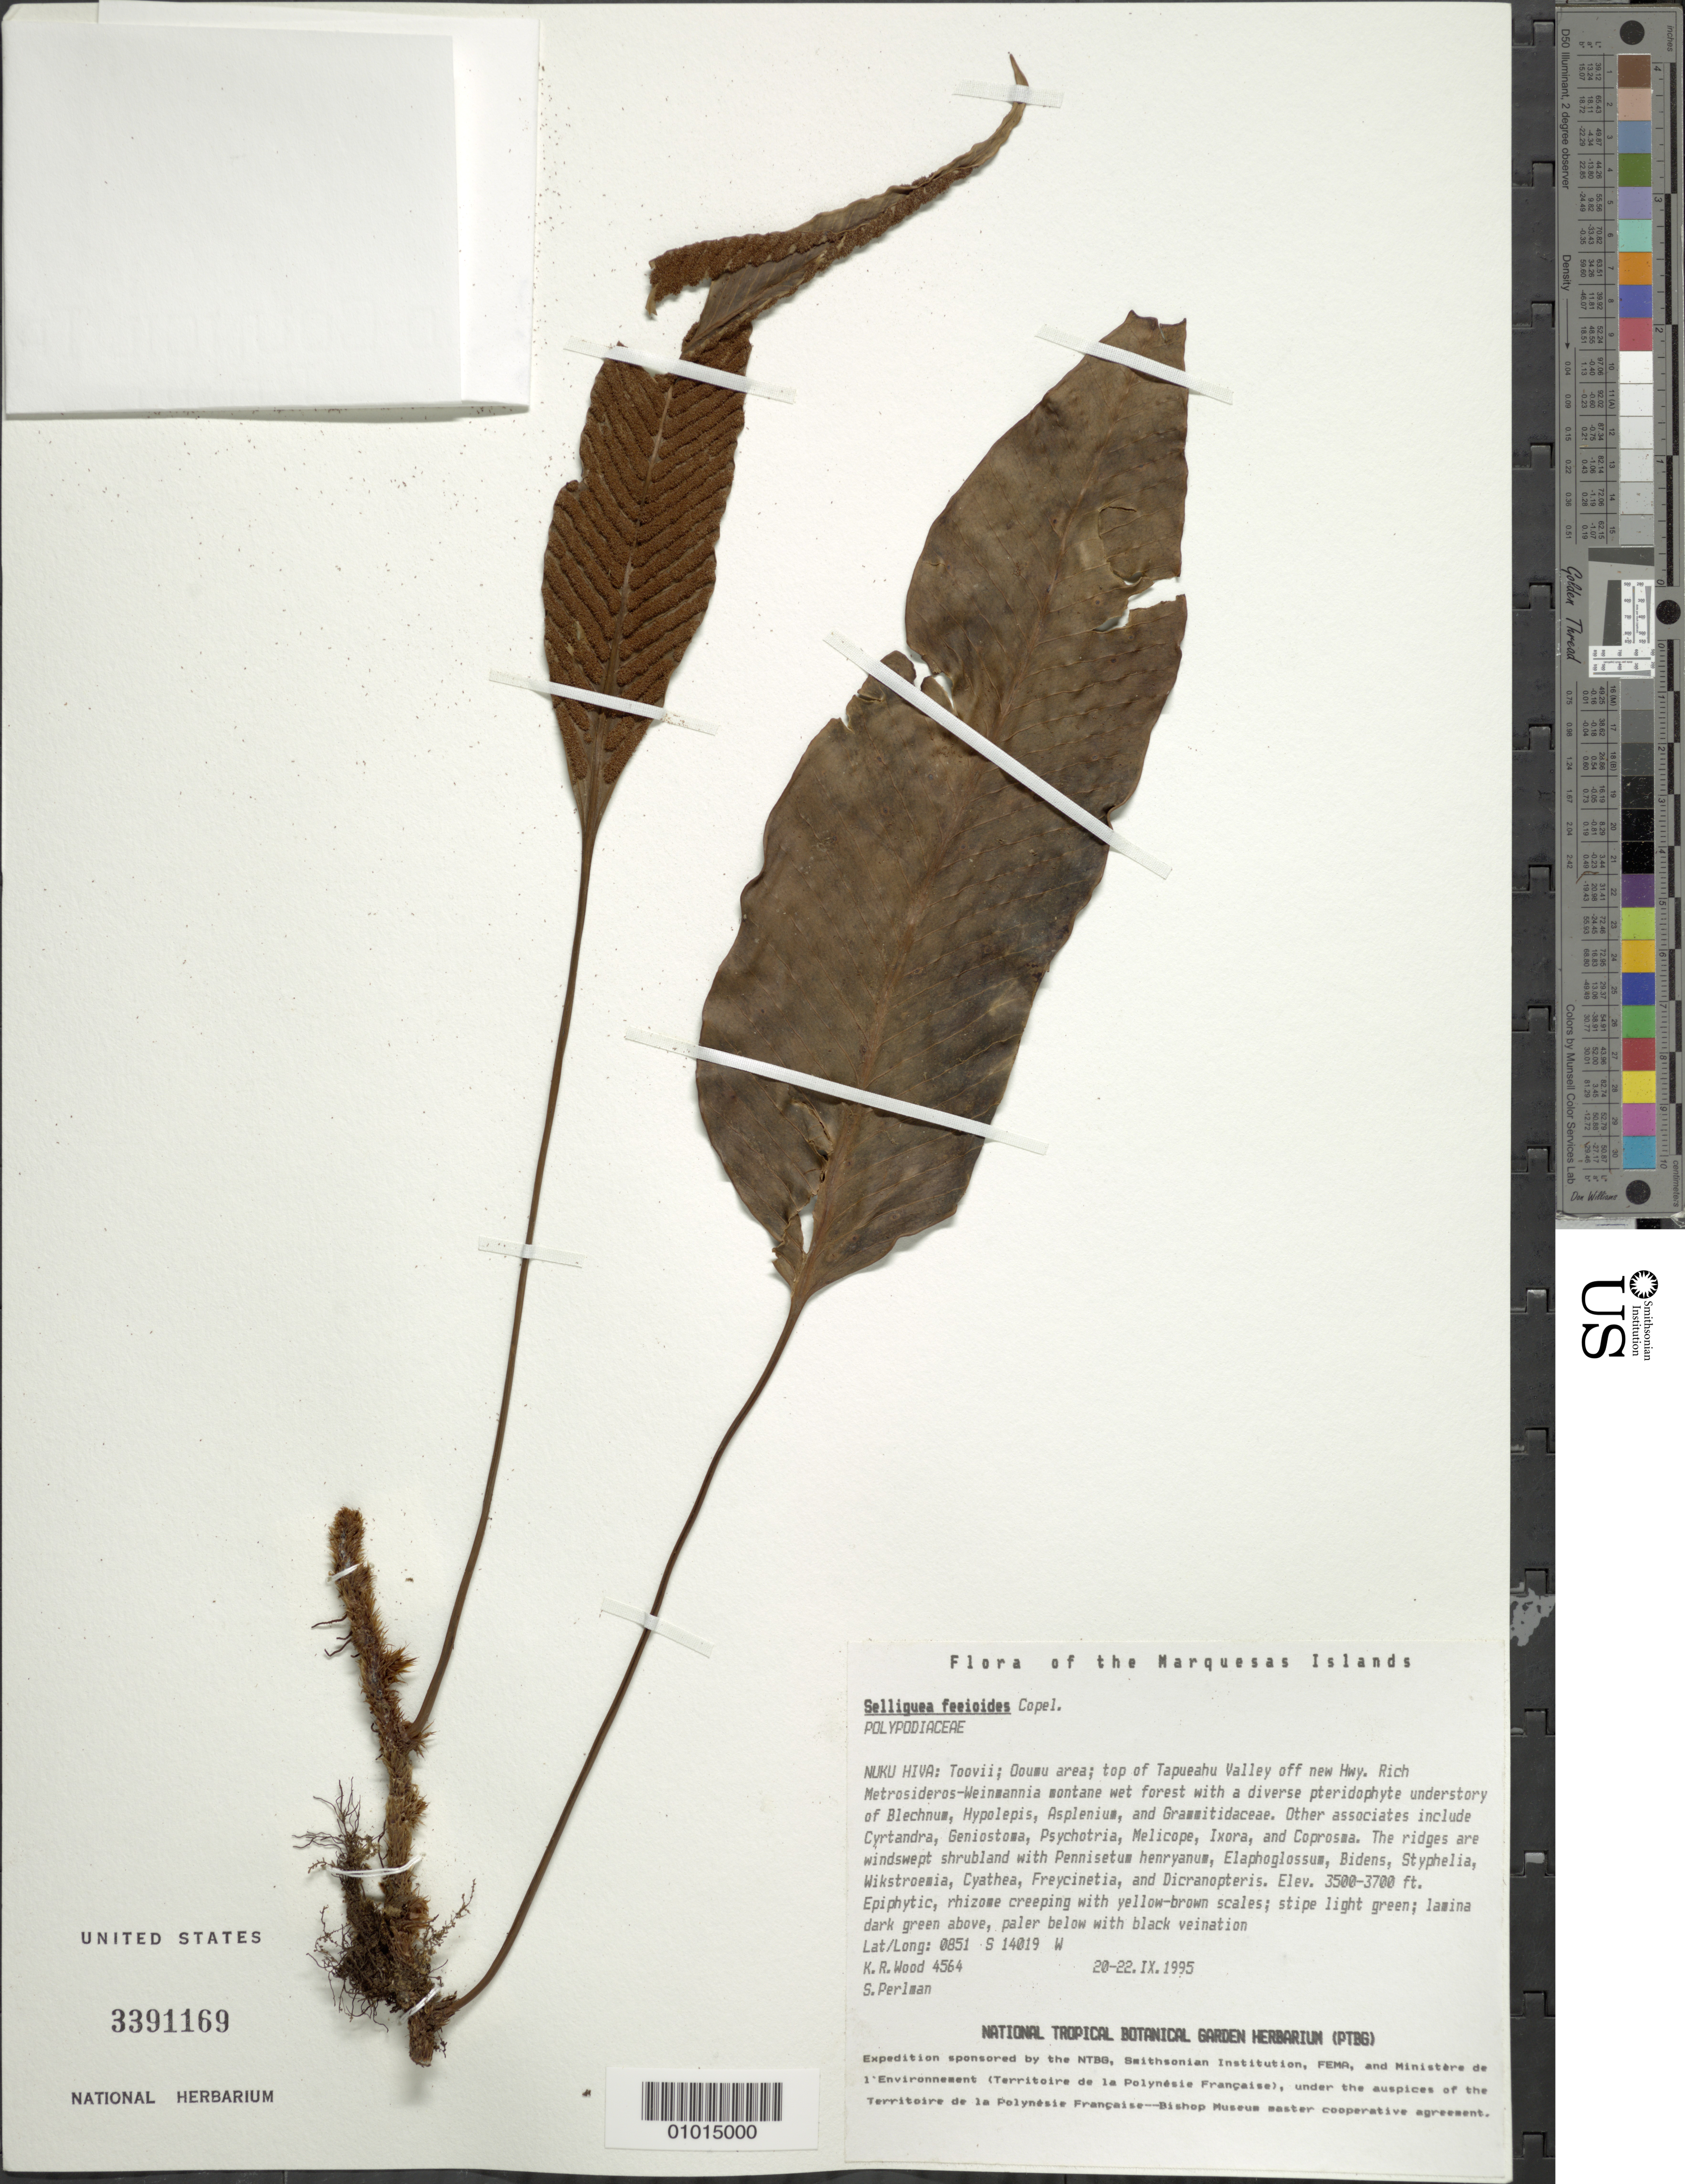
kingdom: Plantae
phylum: Tracheophyta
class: Polypodiopsida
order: Polypodiales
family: Polypodiaceae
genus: Selliguea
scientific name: Selliguea feeoides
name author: Copel.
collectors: K. R. Wood & S. P. Perlman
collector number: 4564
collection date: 1995-09-20/1995-09-22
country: French Polynesia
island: Nuku Hiva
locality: Toovii, Ooumu area, top of Tapueahu Valley off new hwy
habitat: Rich Metrosideros - Weinmannia montane wet forests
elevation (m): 1067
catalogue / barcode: US 3391169